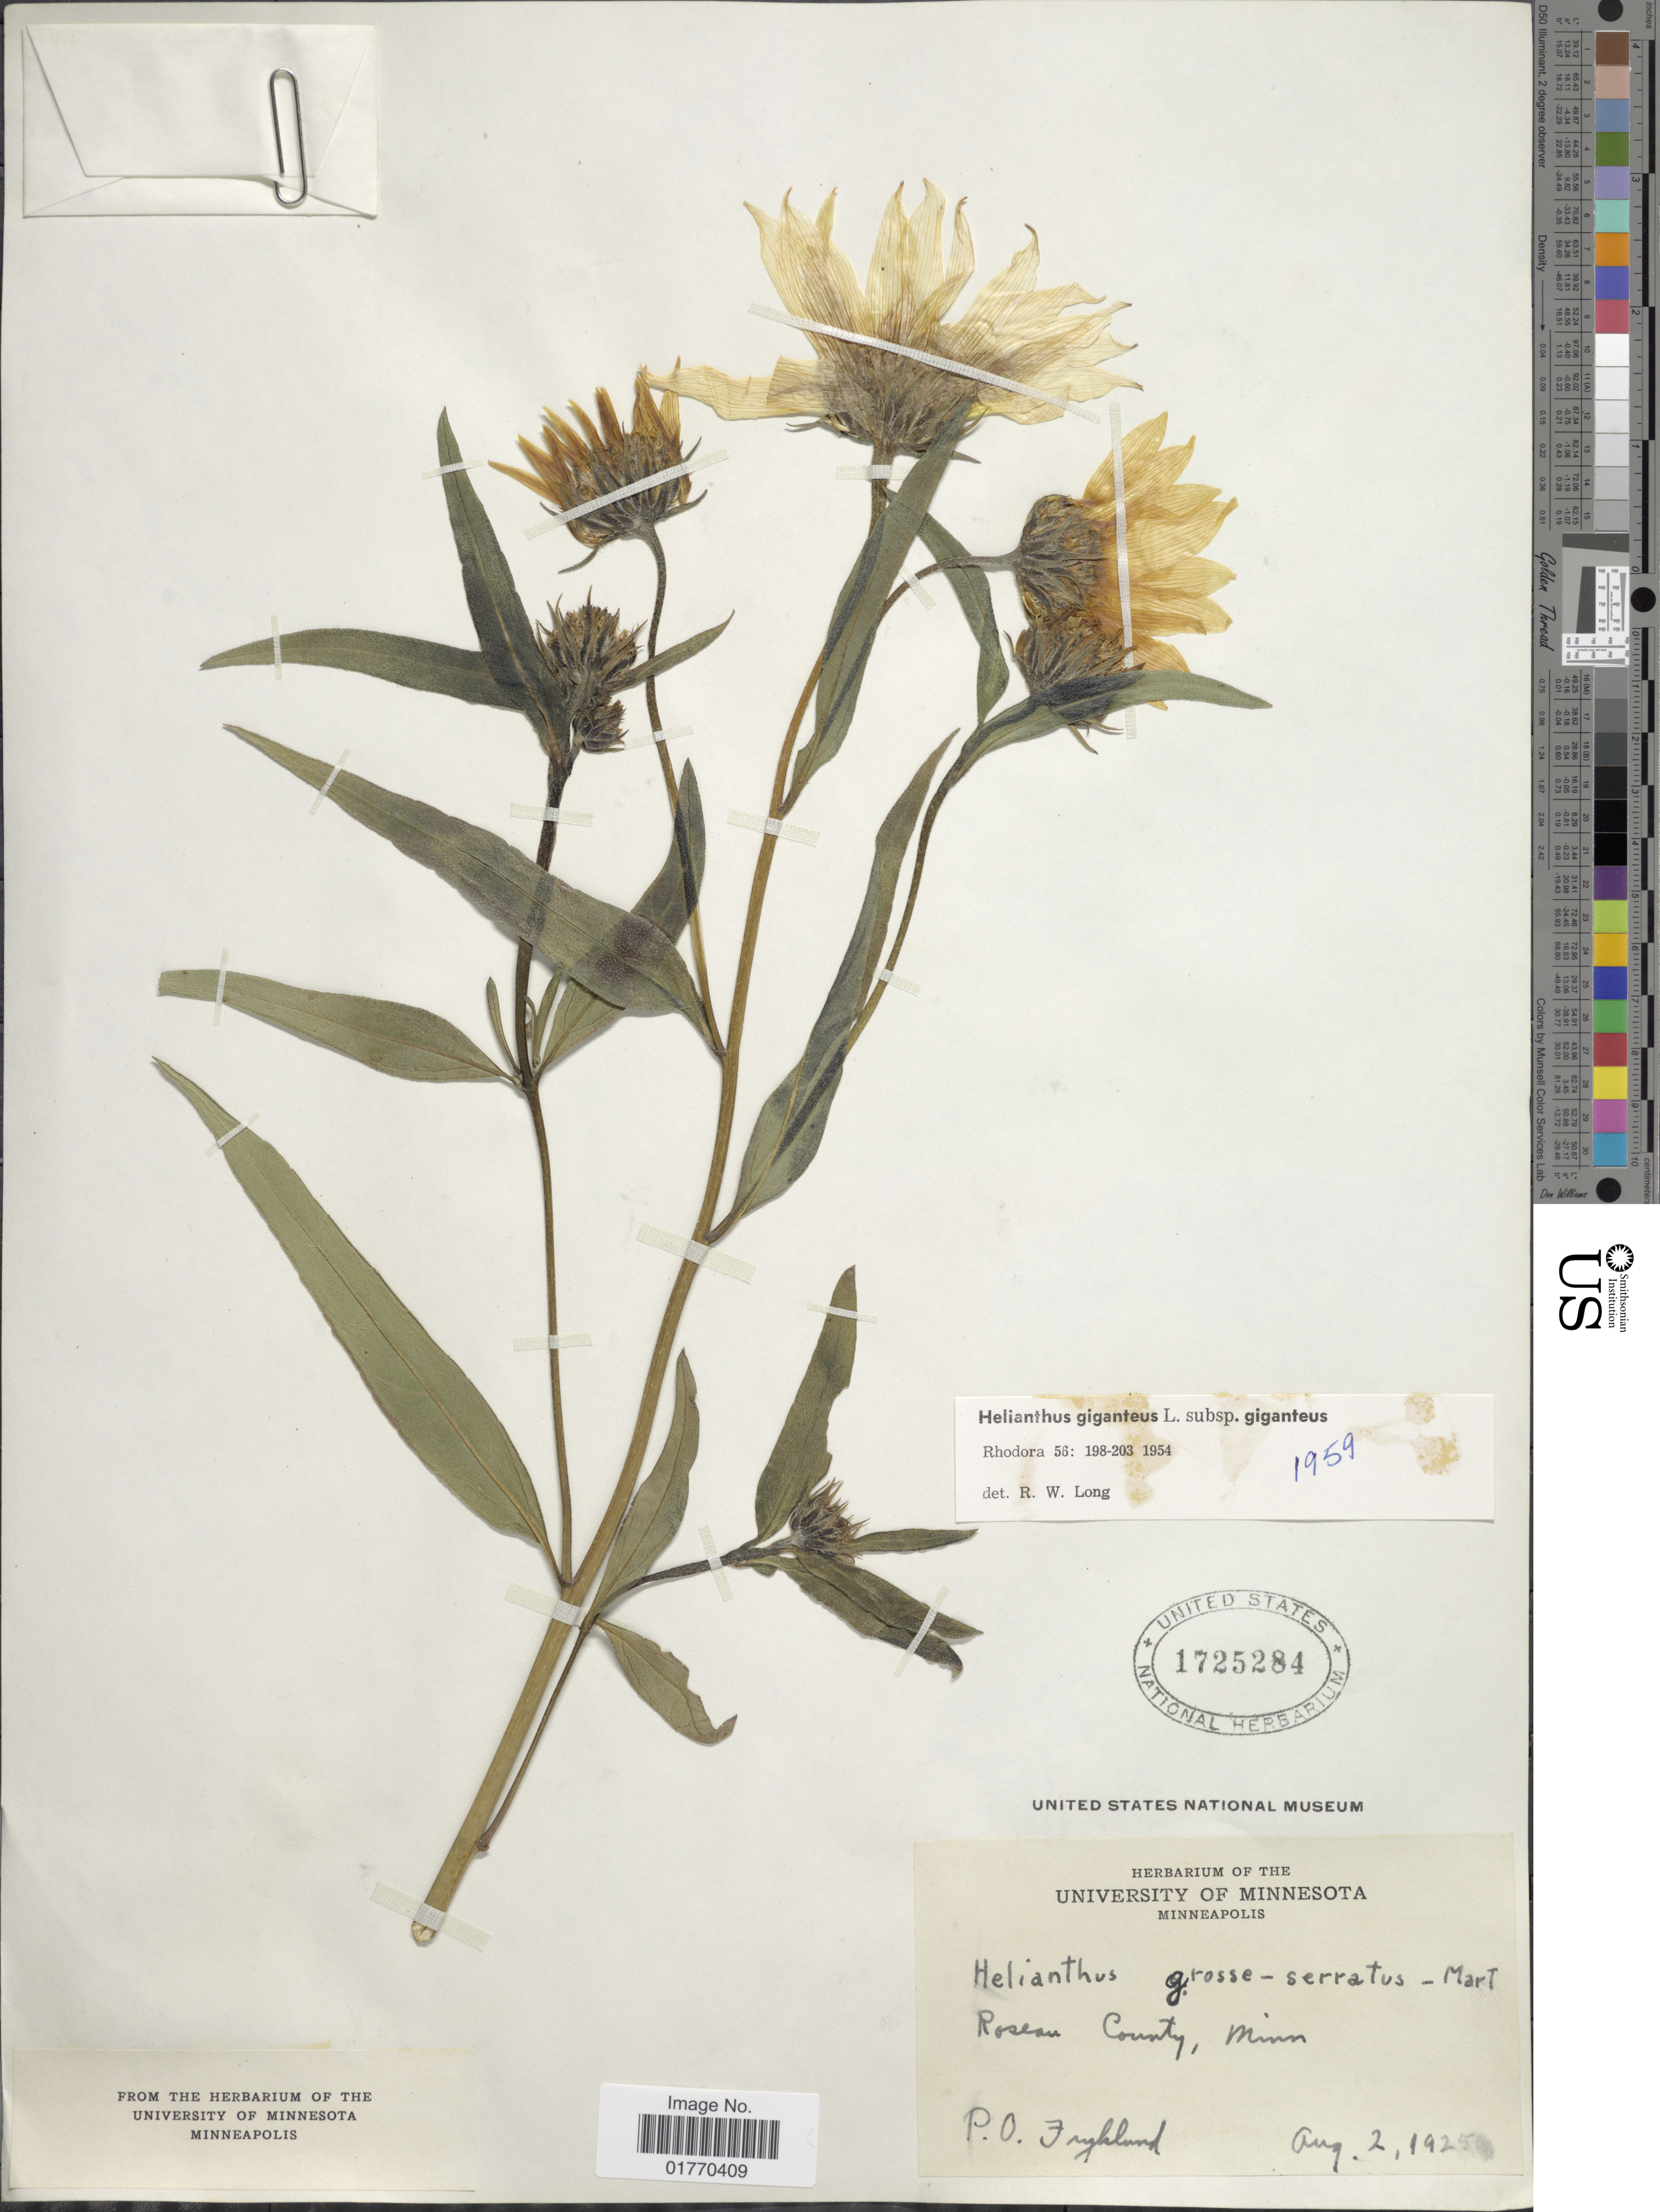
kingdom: Plantae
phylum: Tracheophyta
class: Magnoliopsida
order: Asterales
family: Asteraceae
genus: Helianthus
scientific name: Helianthus giganteus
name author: L.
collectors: P. Friyklund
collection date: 1925-08-02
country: United States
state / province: Minnesota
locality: Minneapolis, Roseau County, Minn.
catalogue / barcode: US 1725284